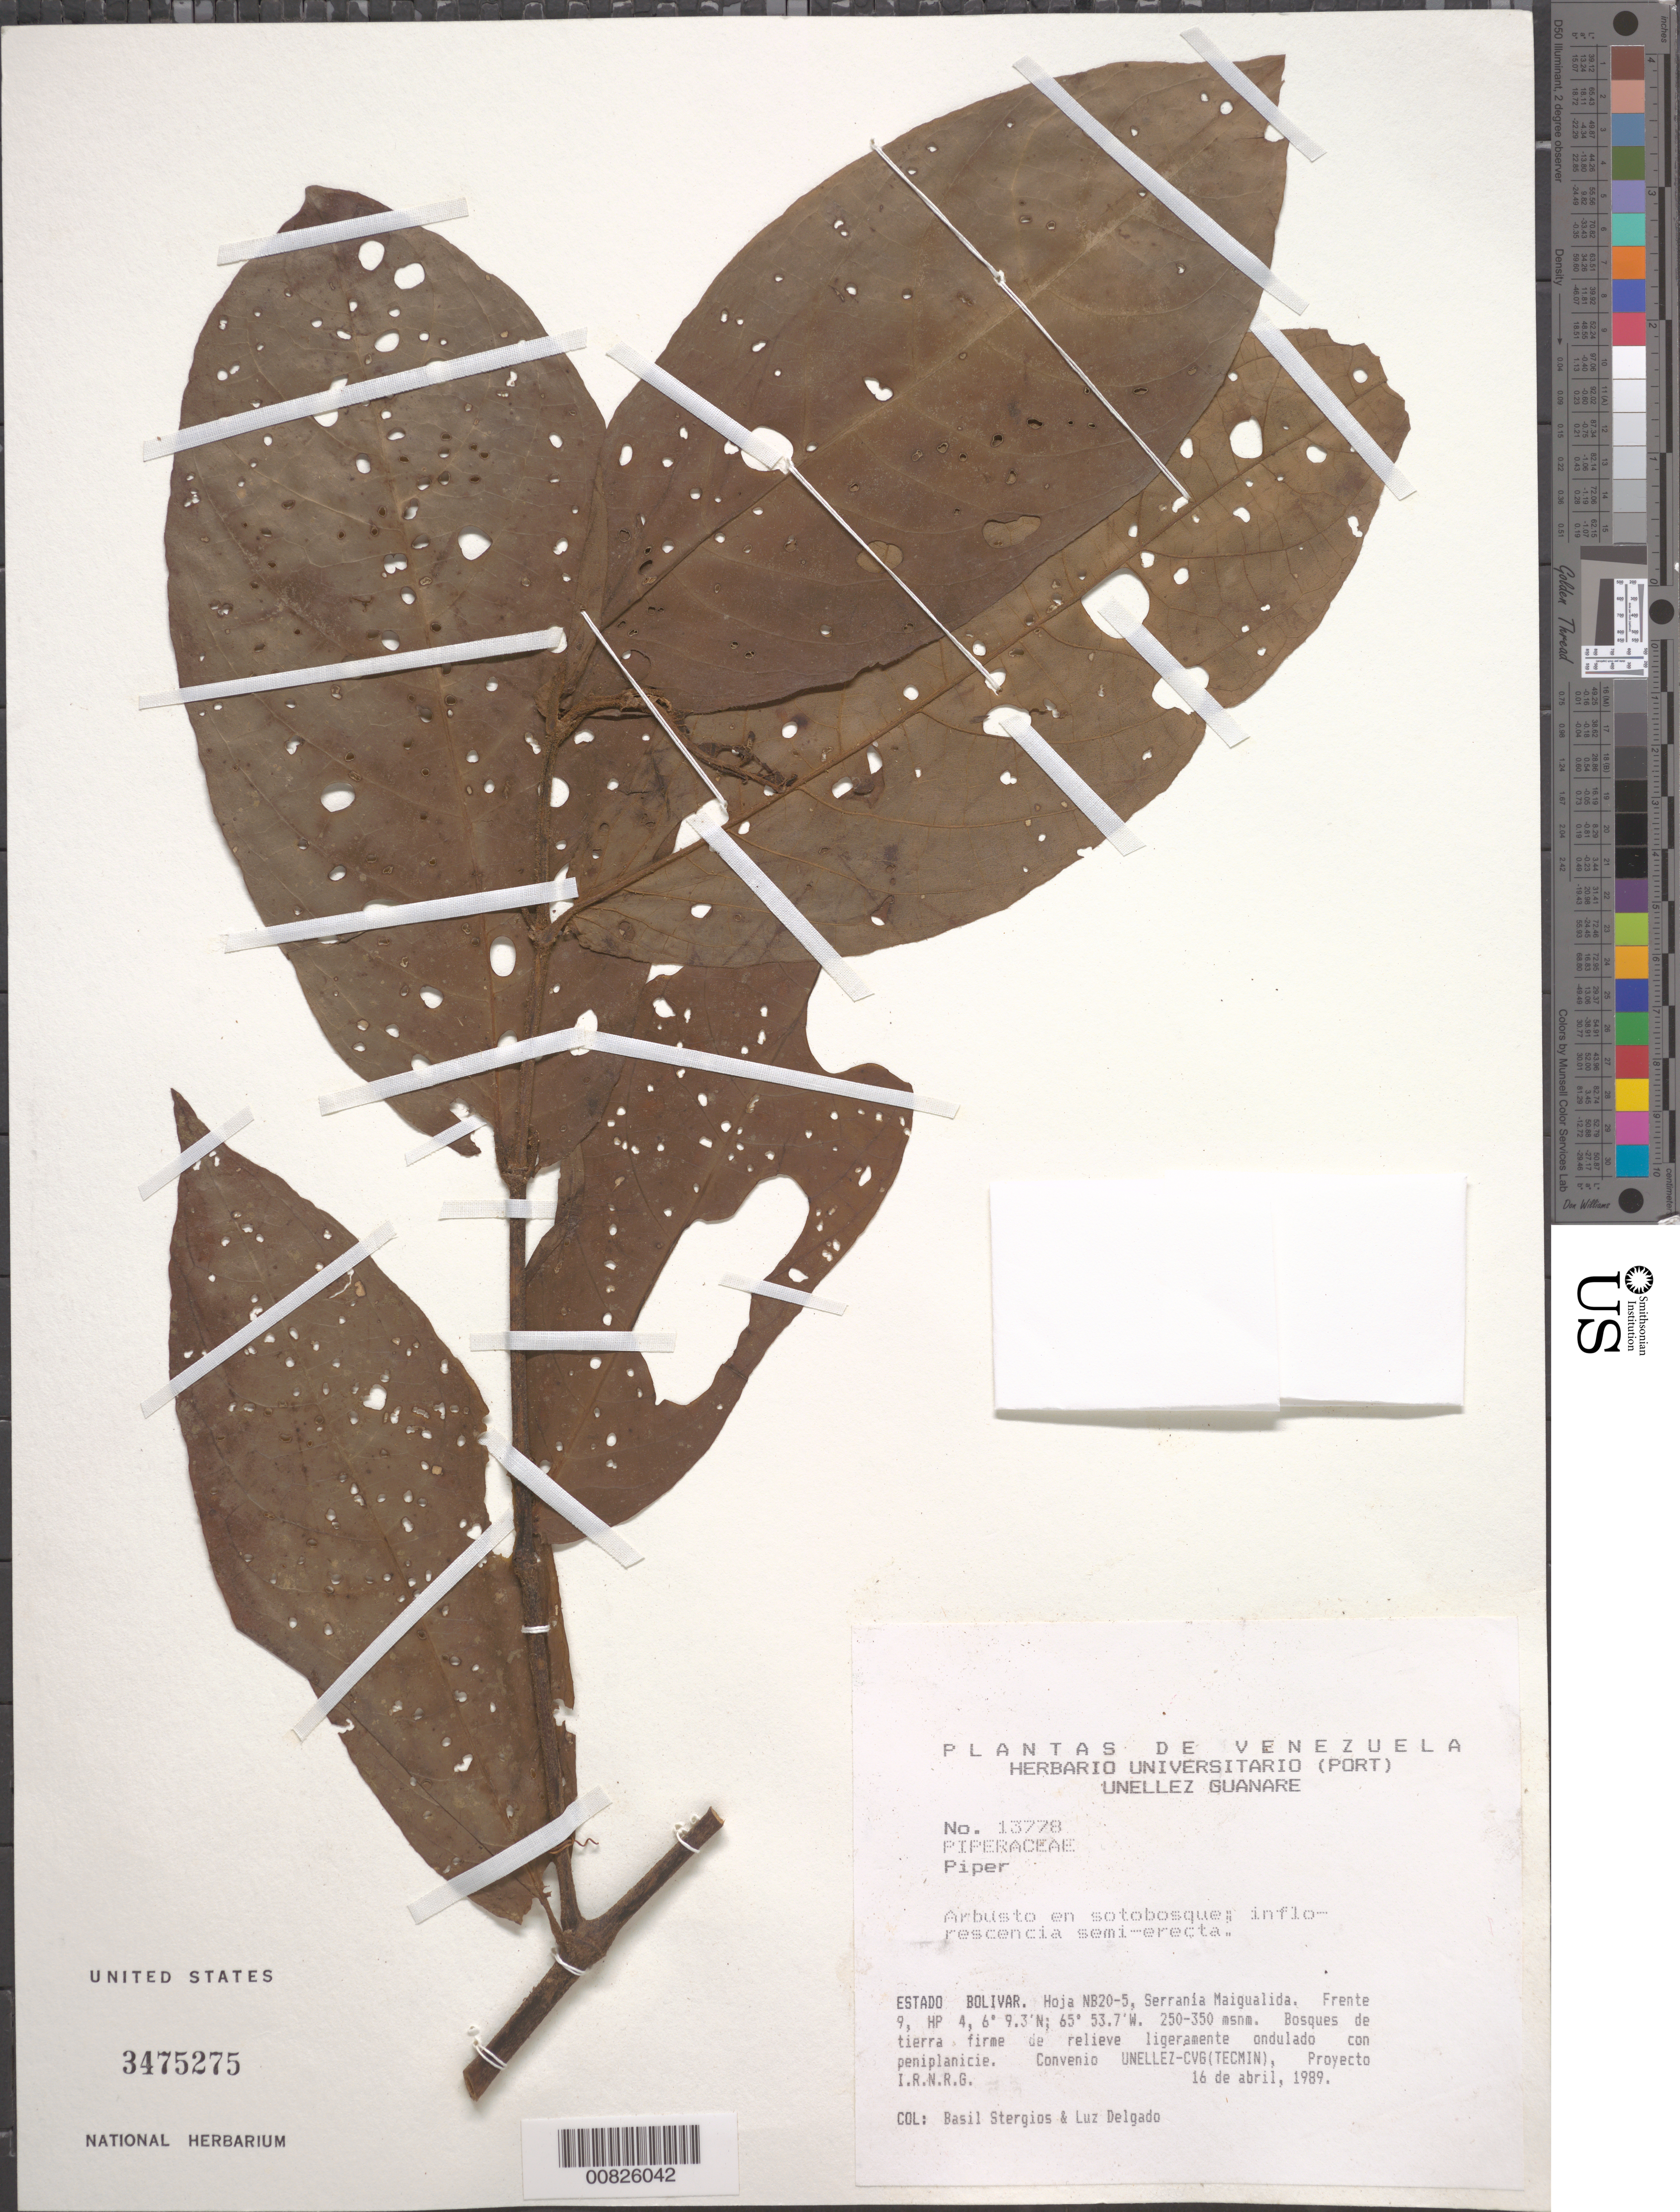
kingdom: Plantae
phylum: Tracheophyta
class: Magnoliopsida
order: Piperales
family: Piperaceae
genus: Piper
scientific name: Piper sp.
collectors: B. G. Stergios & L. Delgado V.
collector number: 13778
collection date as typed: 16-Apr-89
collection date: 1989-04-16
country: Venezuela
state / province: Bolívar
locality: Serrania Maigualida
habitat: Bosque de tierra firme de relieve ligeramente ondulado con peniplanicie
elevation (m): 250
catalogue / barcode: US 3475275